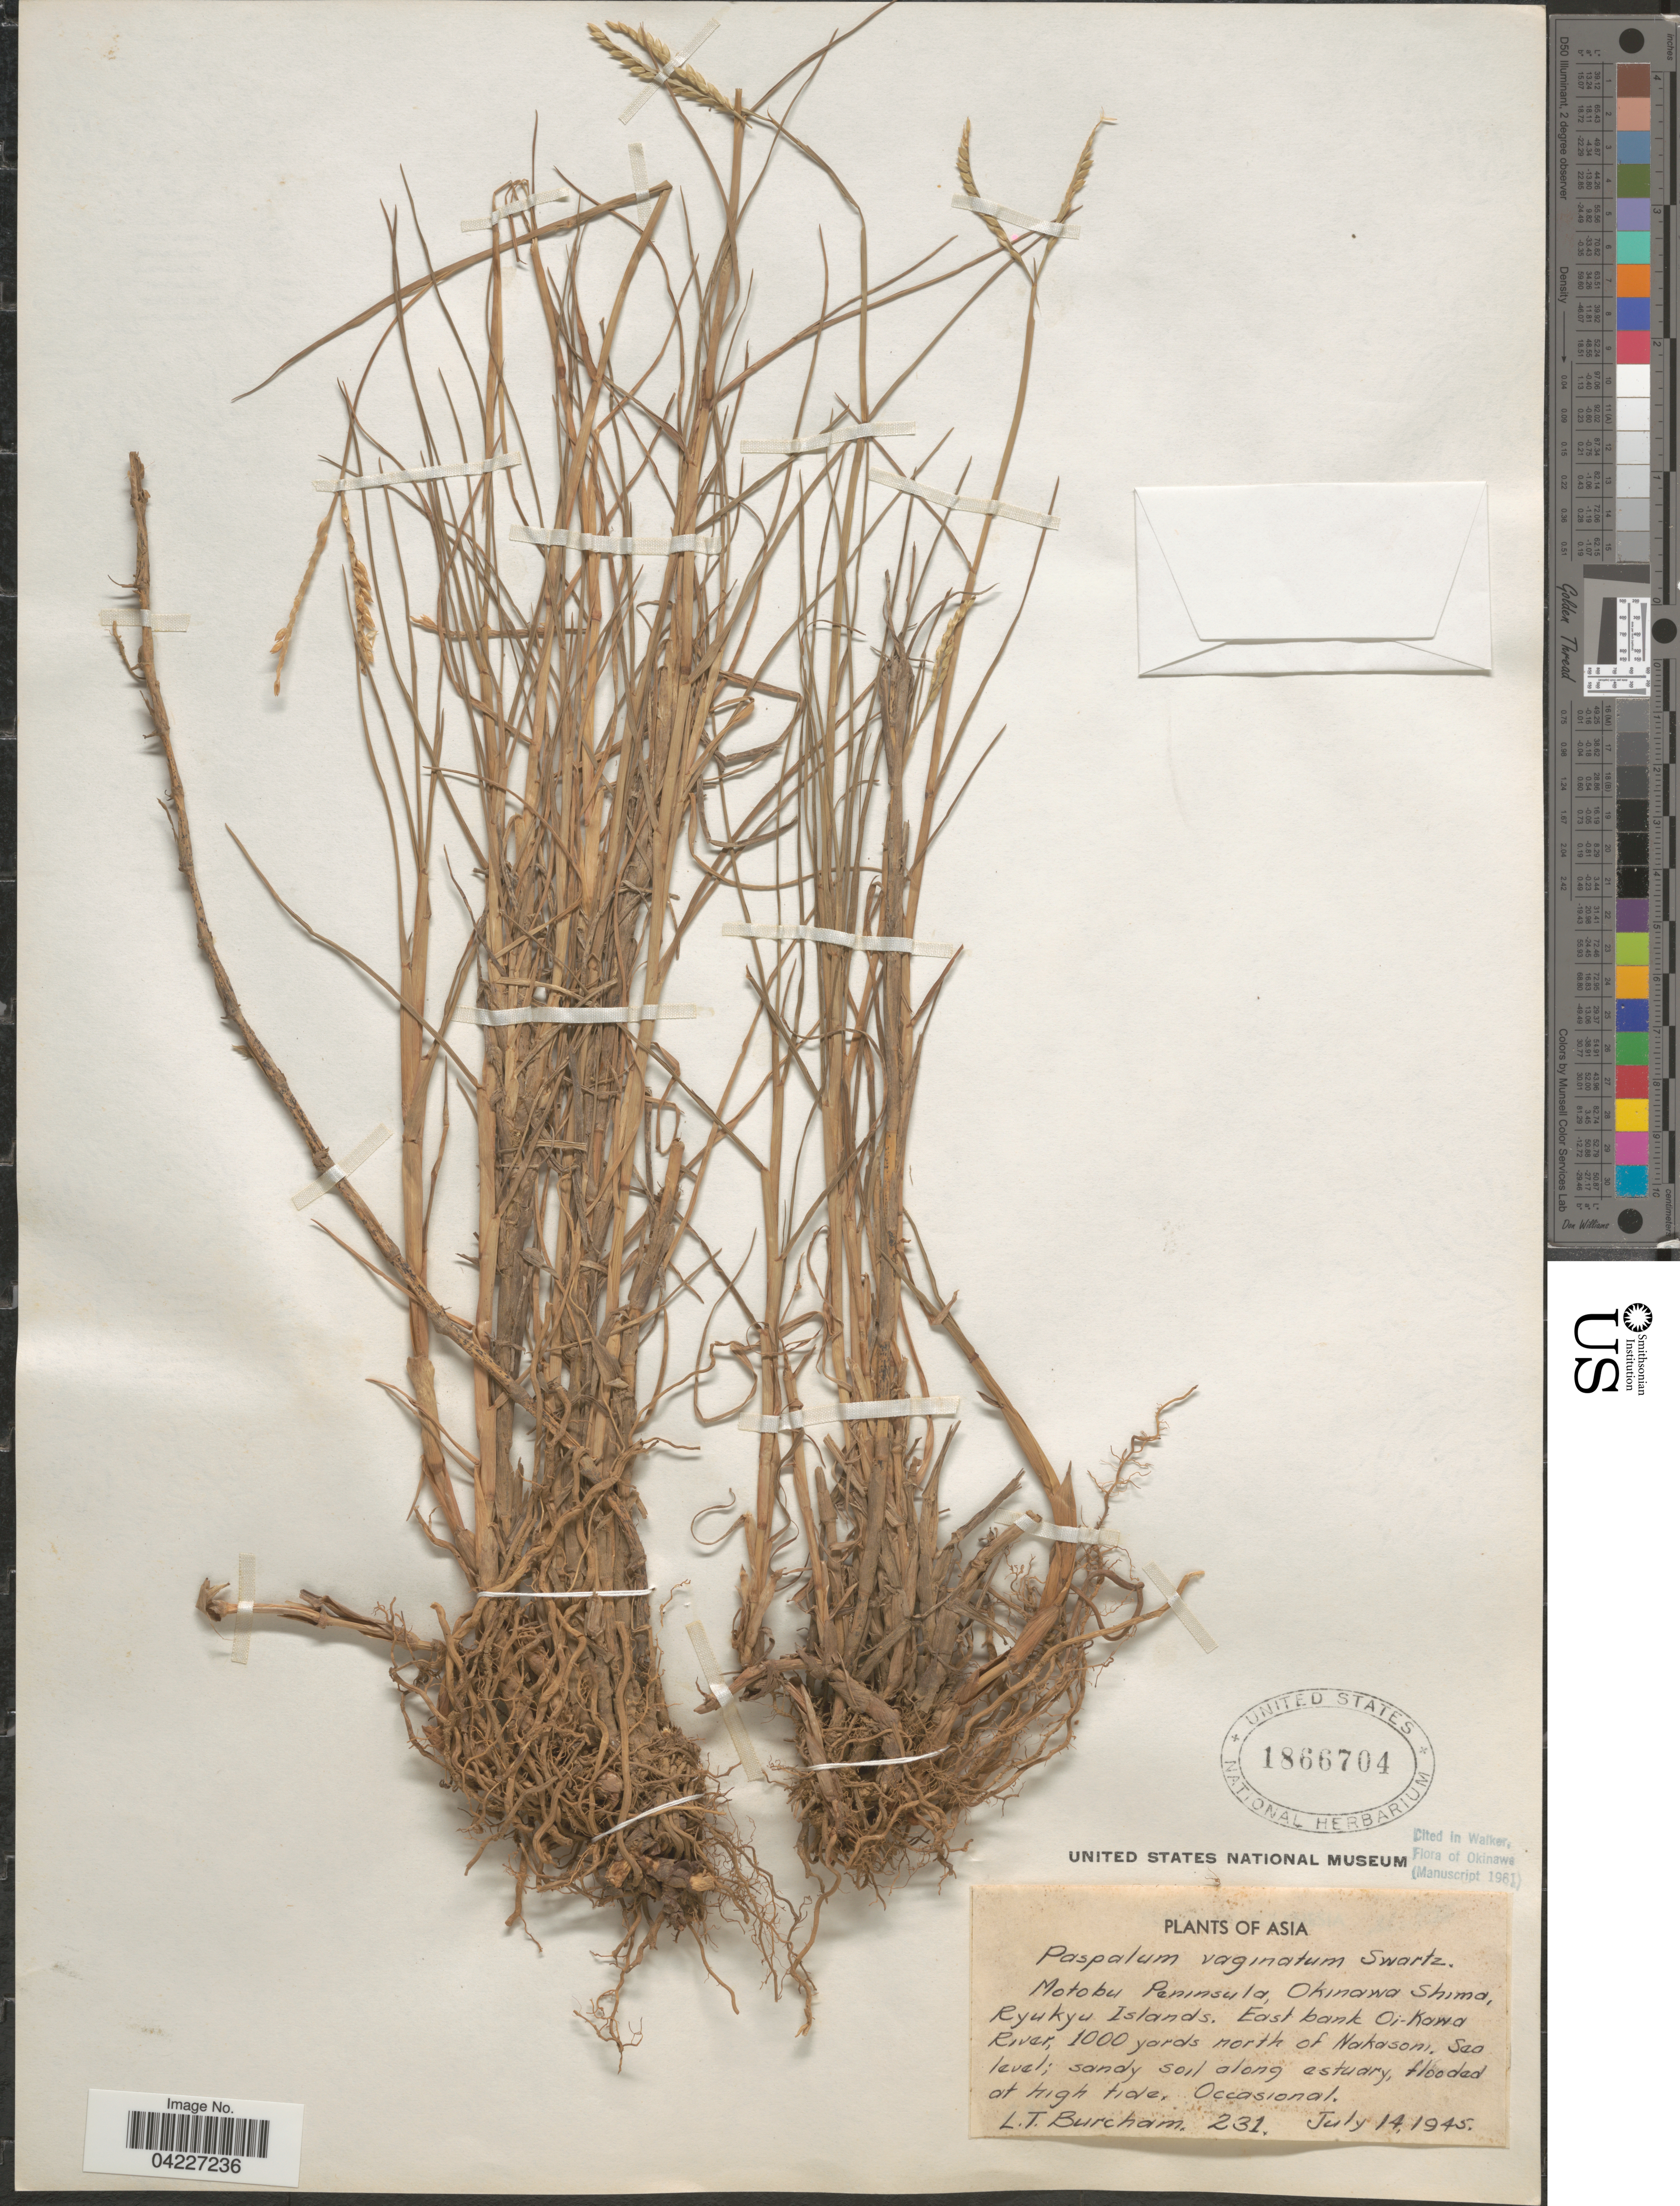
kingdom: Plantae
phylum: Tracheophyta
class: Liliopsida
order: Poales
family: Poaceae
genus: Paspalum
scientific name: Paspalum distichum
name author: L.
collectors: L. Burcham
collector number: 231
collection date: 1945-07-14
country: Japan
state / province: Okinawa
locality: Motobu Peninsula, Okinawa Shima, Ryukyu Islands, East bank Oi-Kawa River, 1000 yards north of Nakasoni.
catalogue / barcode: US 1866704